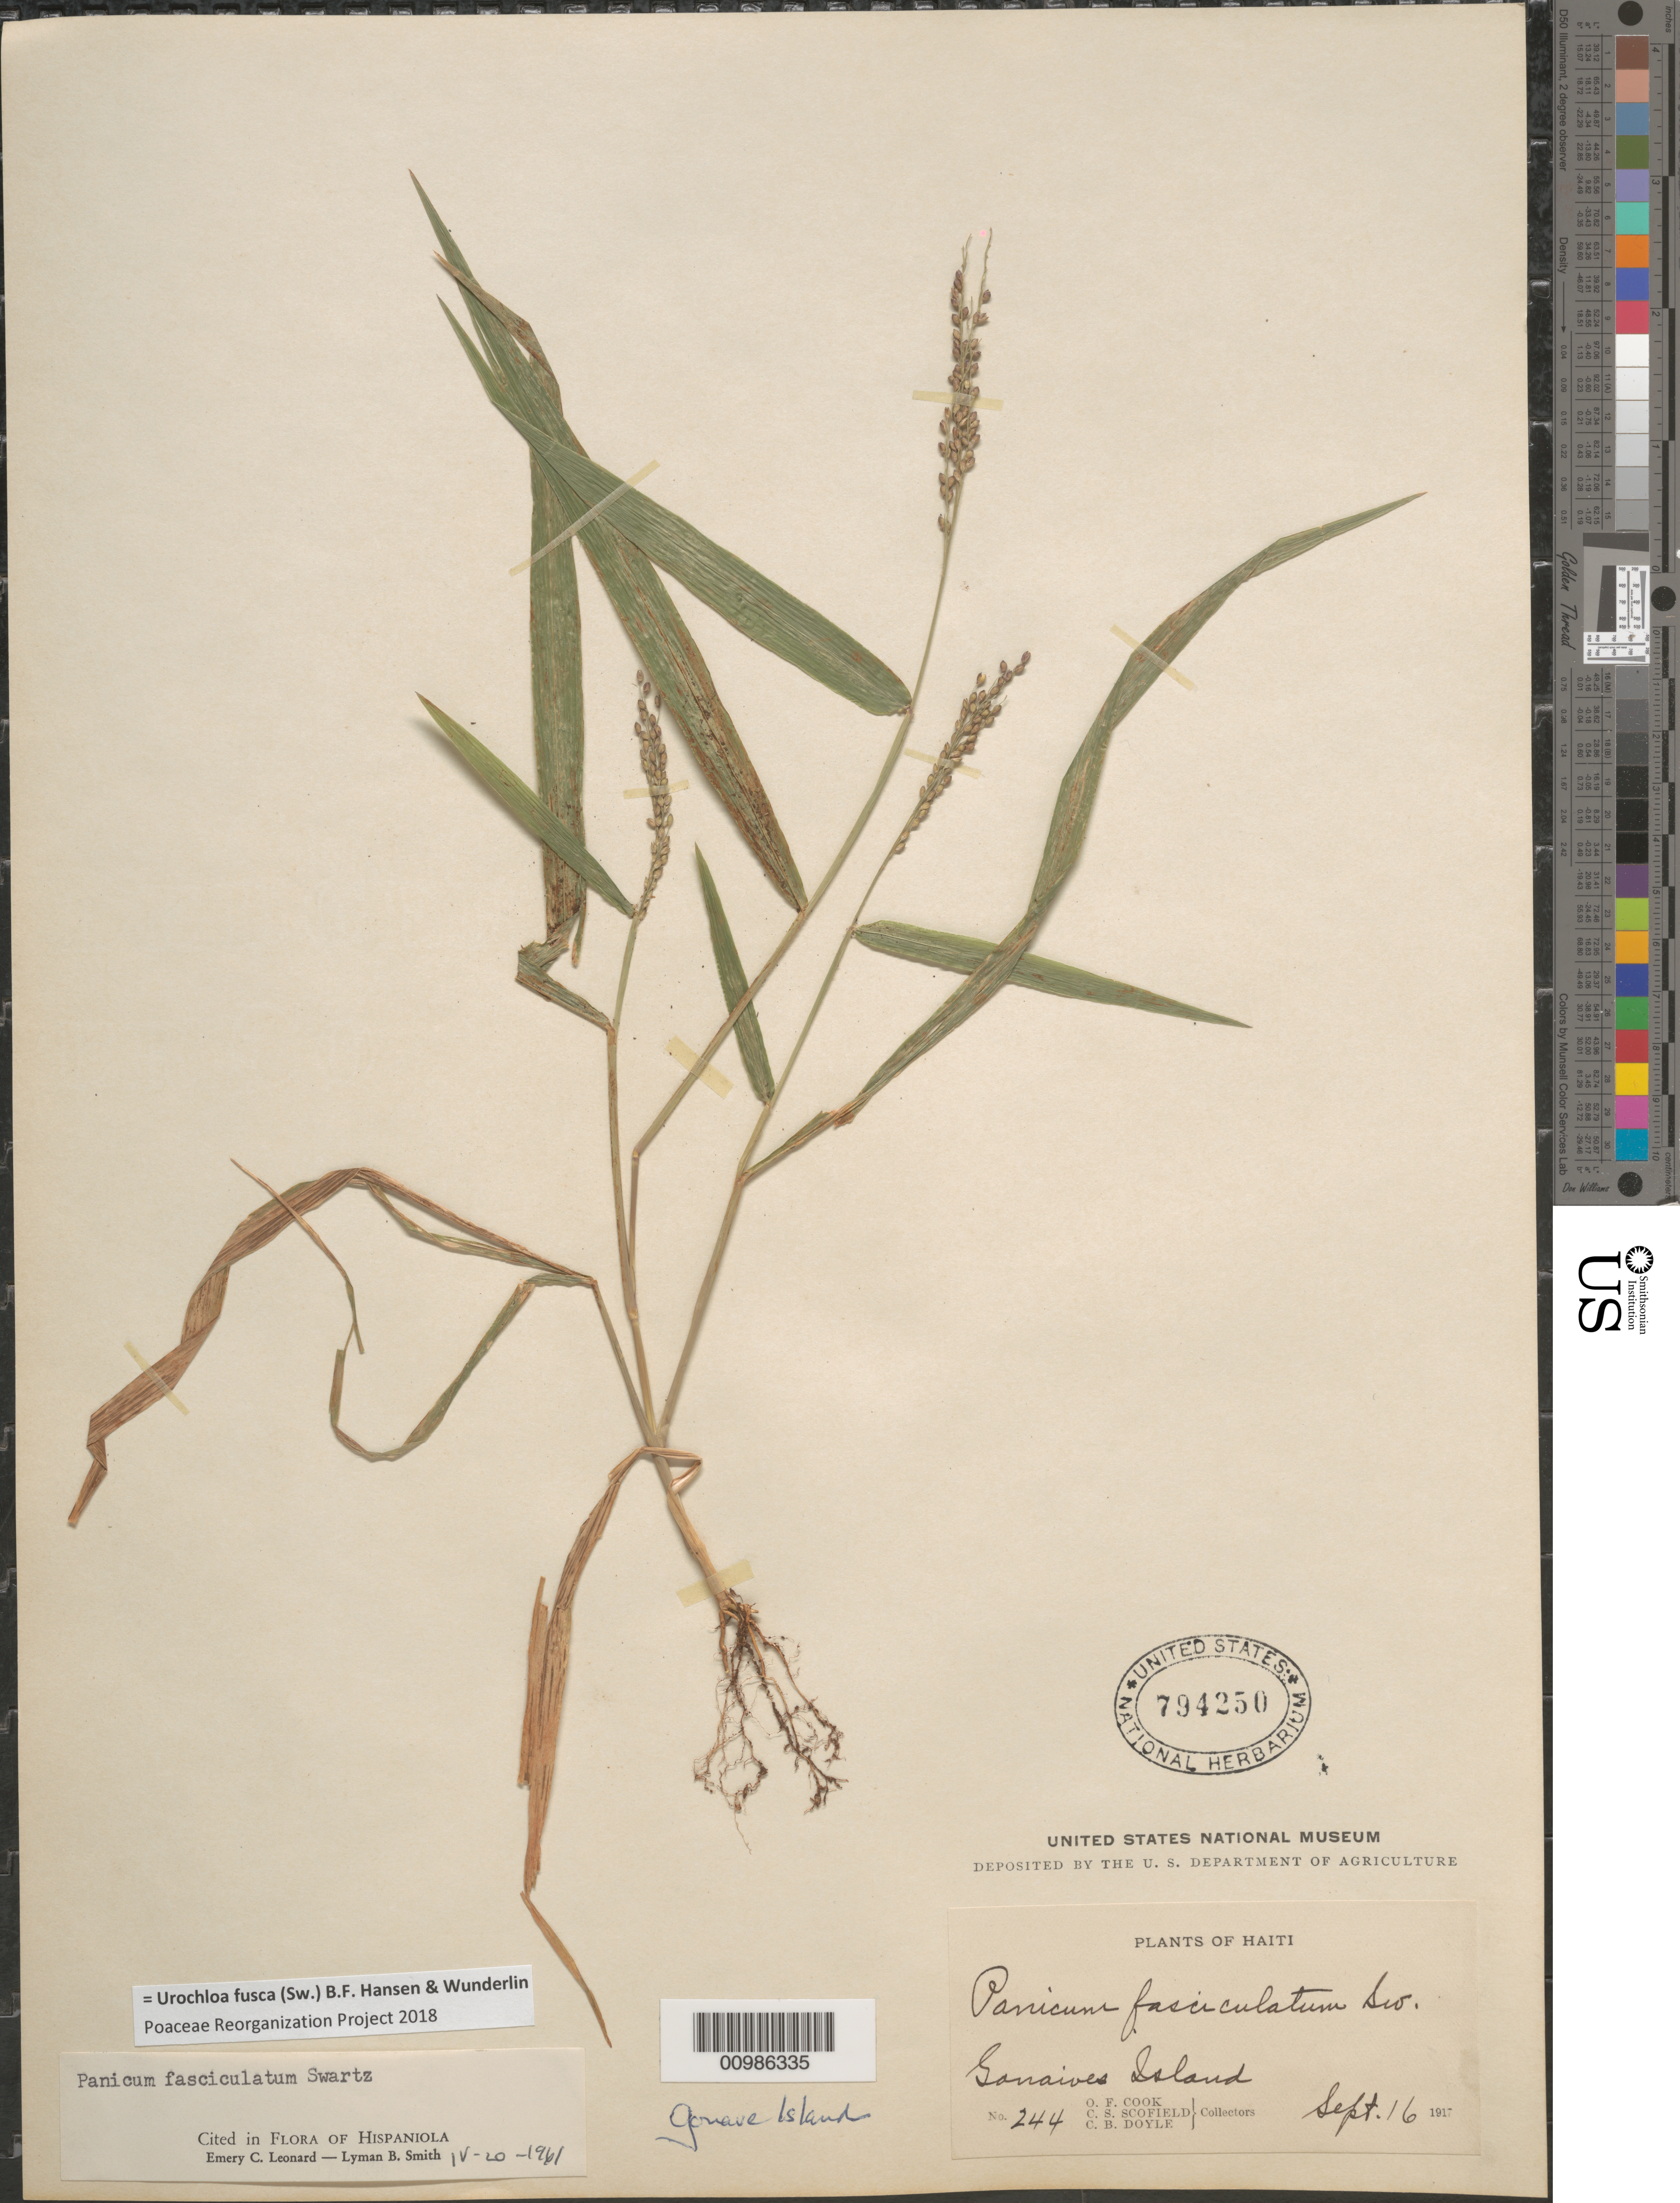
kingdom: Plantae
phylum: Tracheophyta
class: Liliopsida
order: Poales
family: Poaceae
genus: Brachiaria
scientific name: Brachiaria fasciculata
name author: (Sw.) Parodi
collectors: O. F. Cook, C. Scofield & C. Doyle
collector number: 244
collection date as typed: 16 Sep 1917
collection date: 1917-09-16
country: Haiti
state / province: Óuest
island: Île de la Gonâve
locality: Gonave Island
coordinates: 0 N, 0 E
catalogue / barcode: US 794250